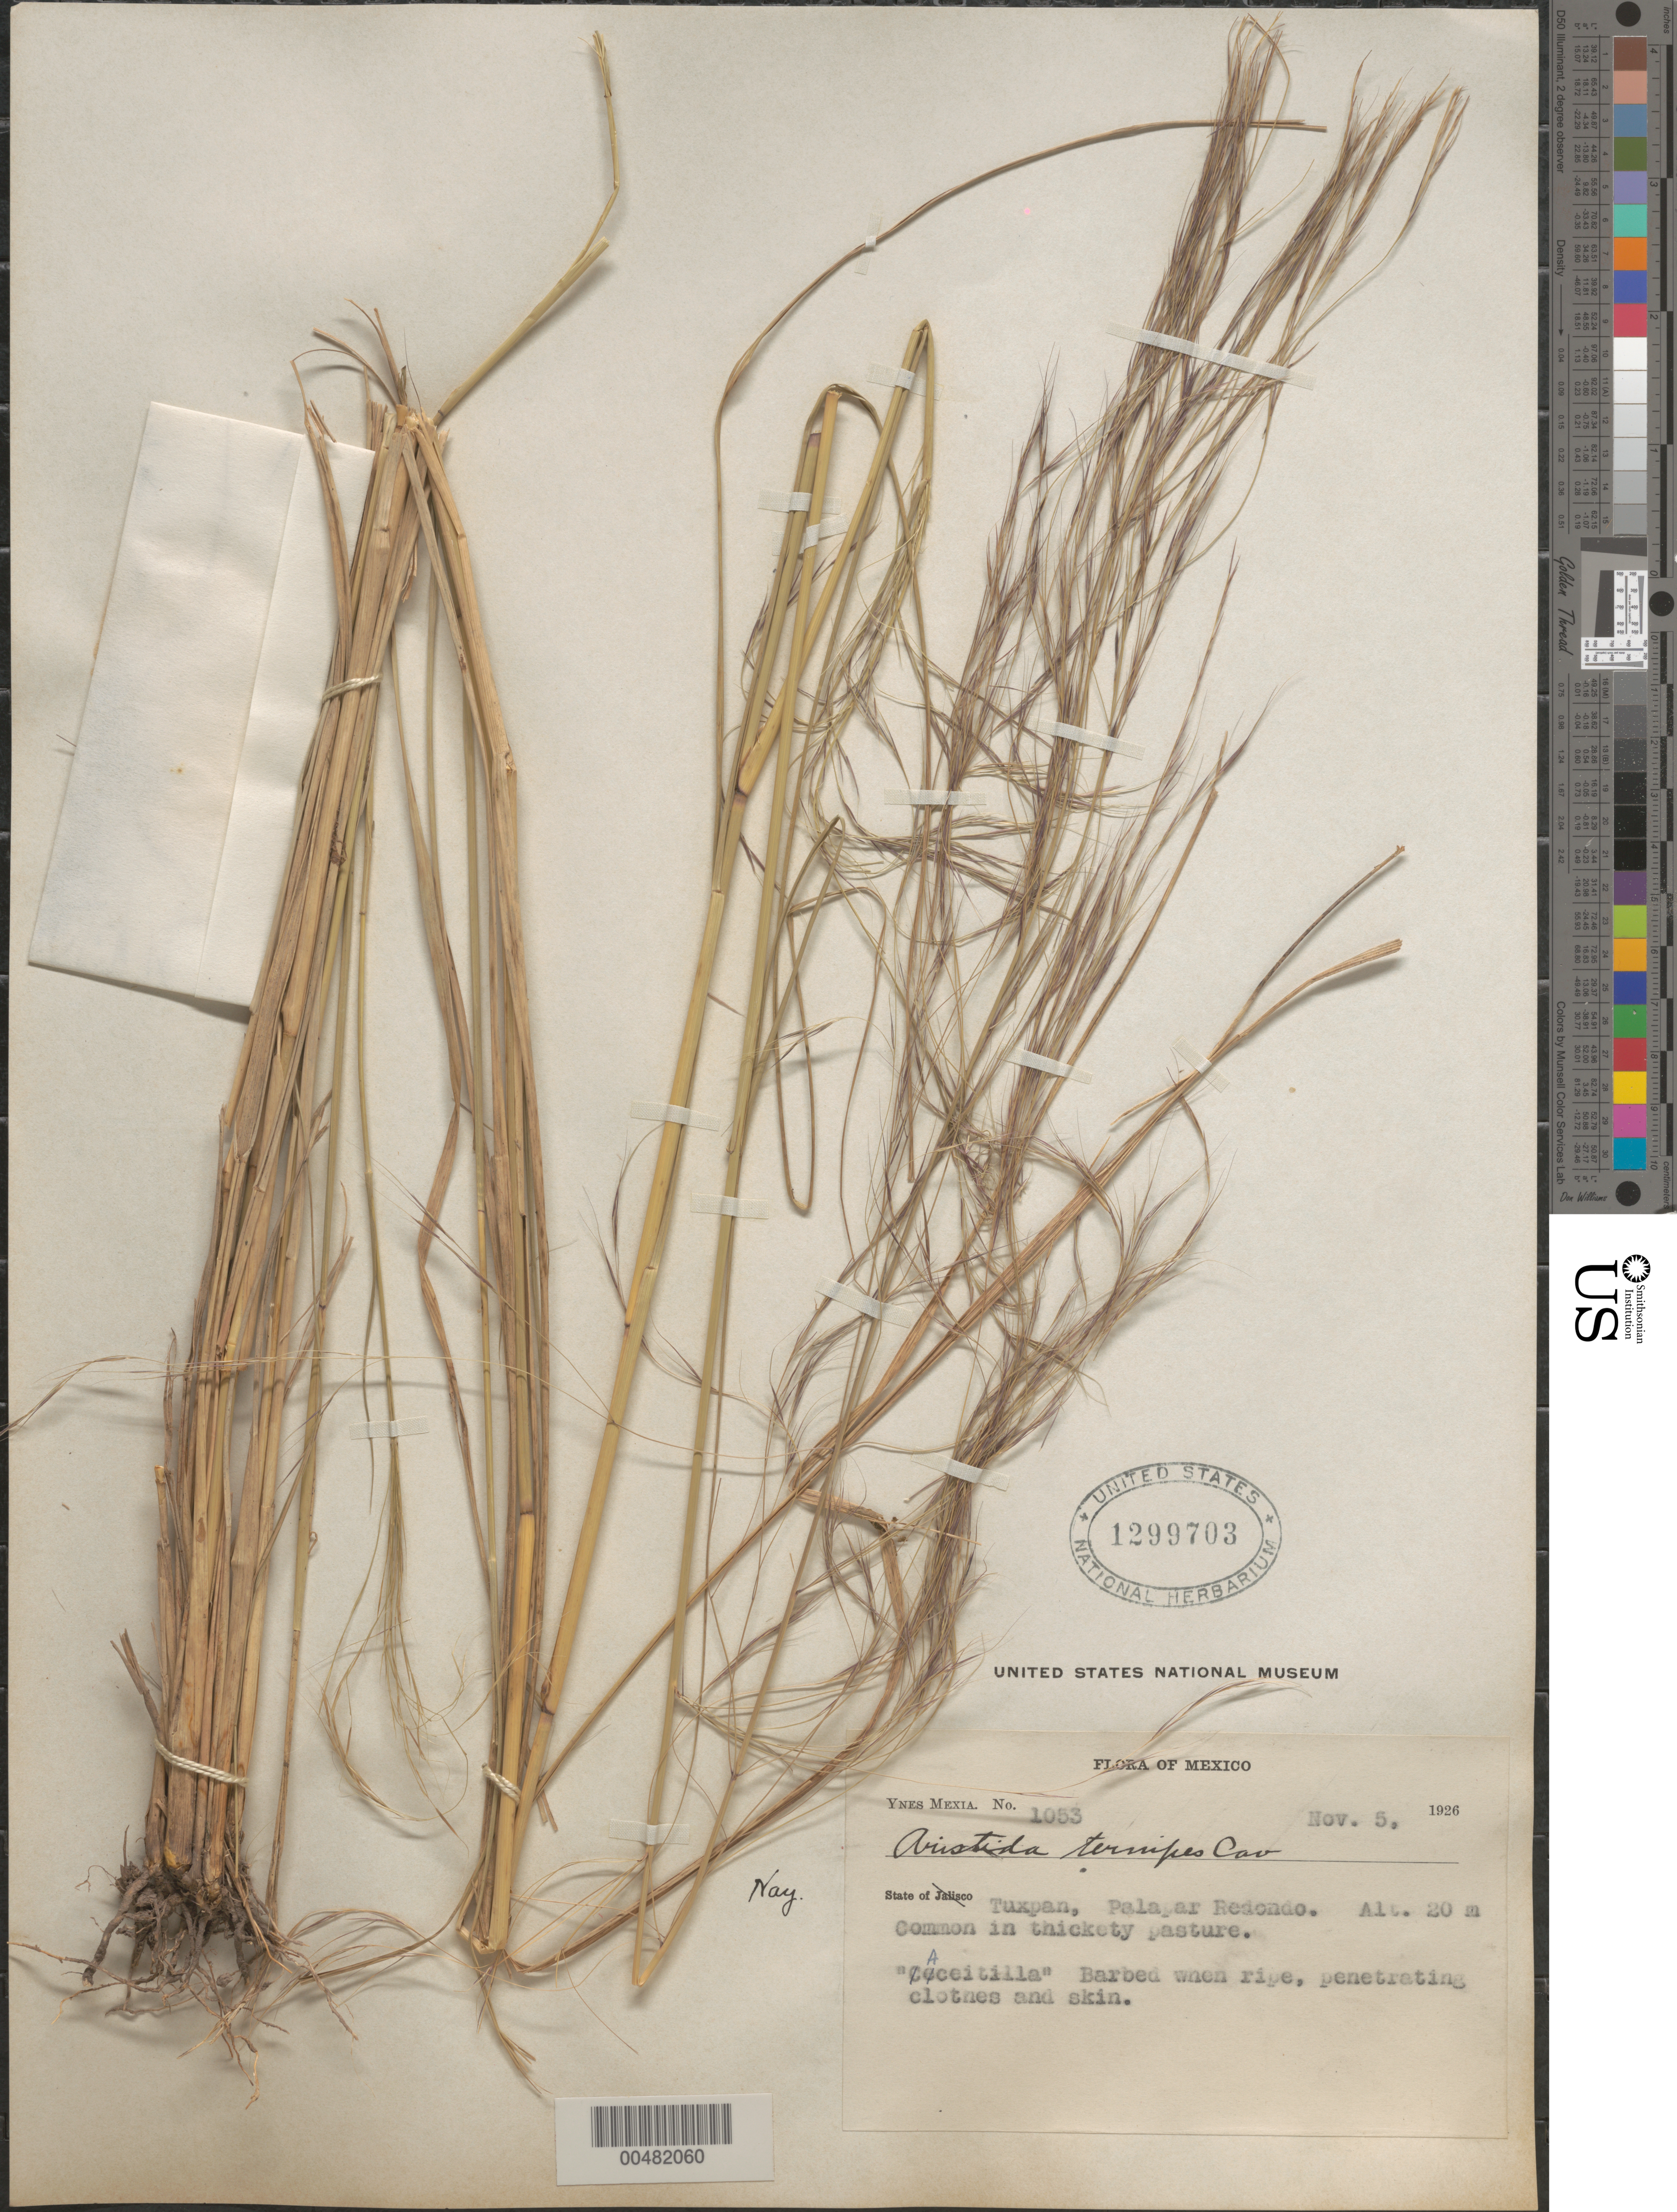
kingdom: Plantae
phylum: Tracheophyta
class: Liliopsida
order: Poales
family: Poaceae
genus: Aristida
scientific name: Aristida ternipes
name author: Cav.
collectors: Y. Mexia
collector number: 1053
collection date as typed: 5 Nov 1926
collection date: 1926-11-05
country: Mexico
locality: Tuxpan, Pala ar Resonao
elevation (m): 20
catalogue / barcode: US 1299703